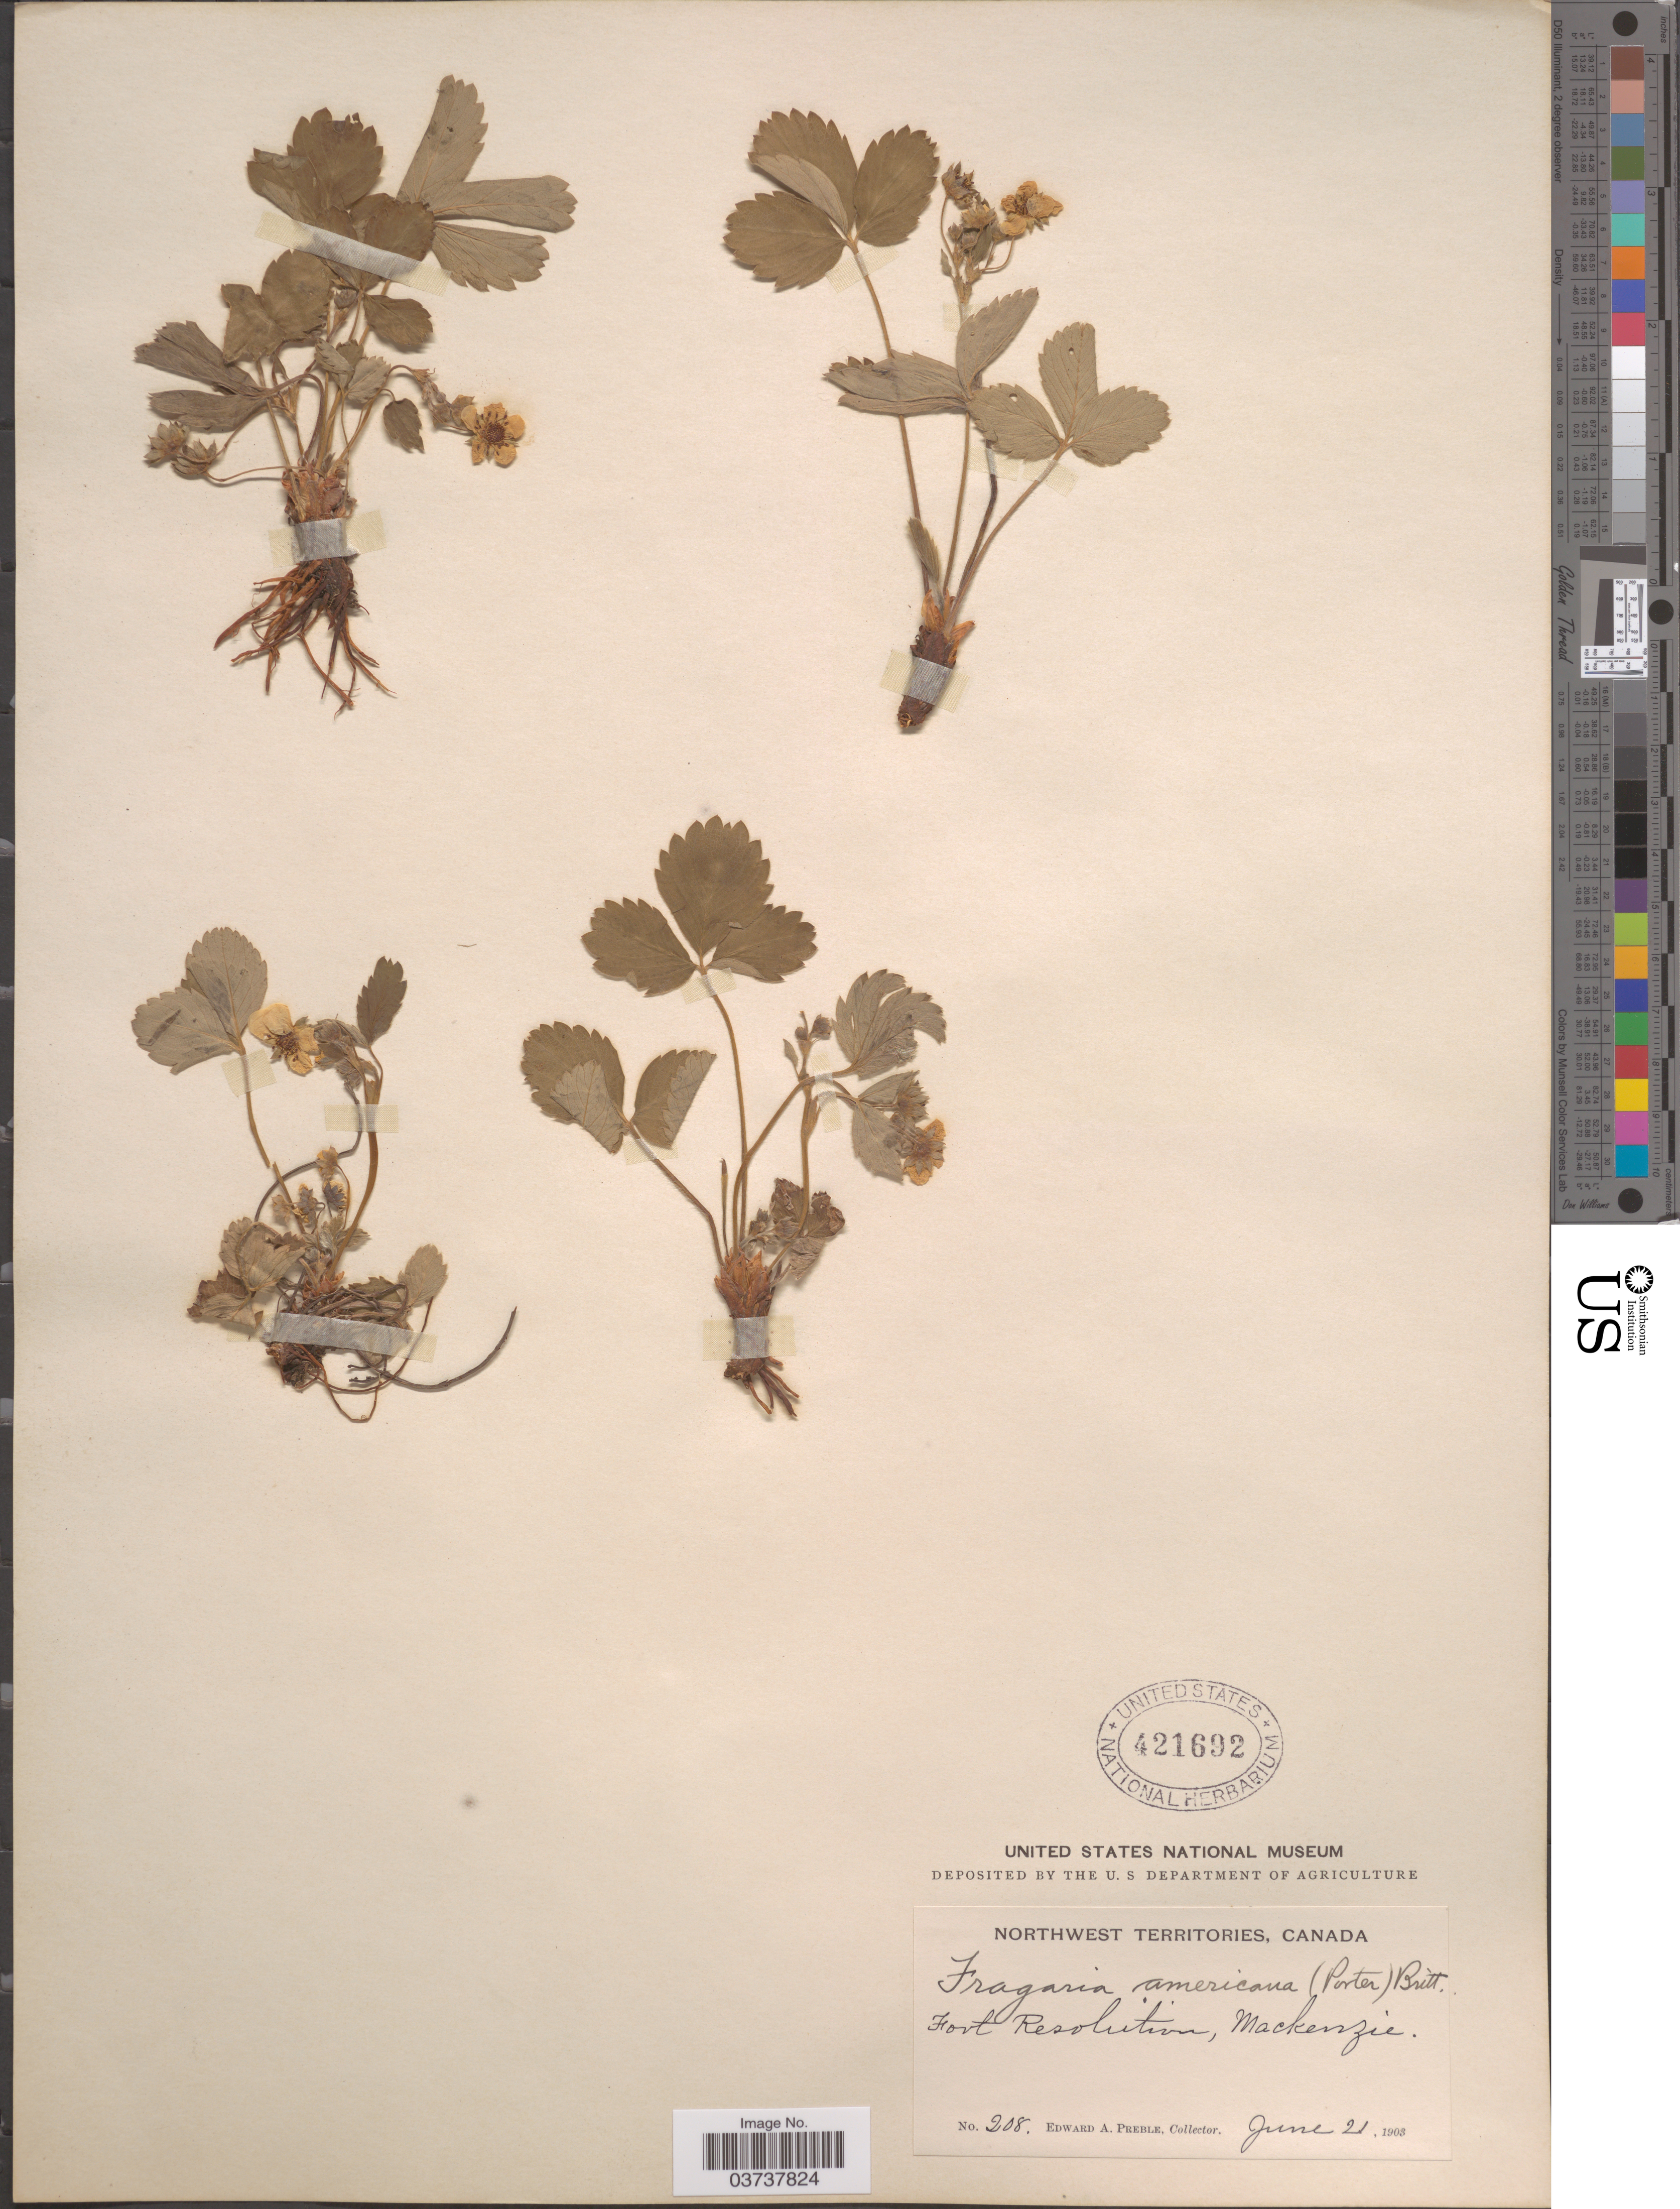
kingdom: Plantae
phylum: Tracheophyta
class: Magnoliopsida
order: Rosales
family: Rosaceae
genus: Fragaria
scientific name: Fragaria virginiana subsp. platypetala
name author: (Rydb.) Staudt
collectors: E. Preble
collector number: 208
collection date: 1903-06-21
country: Canada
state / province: Northwest Territories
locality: Fort Resolution, Mackenzie.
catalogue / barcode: US 421692